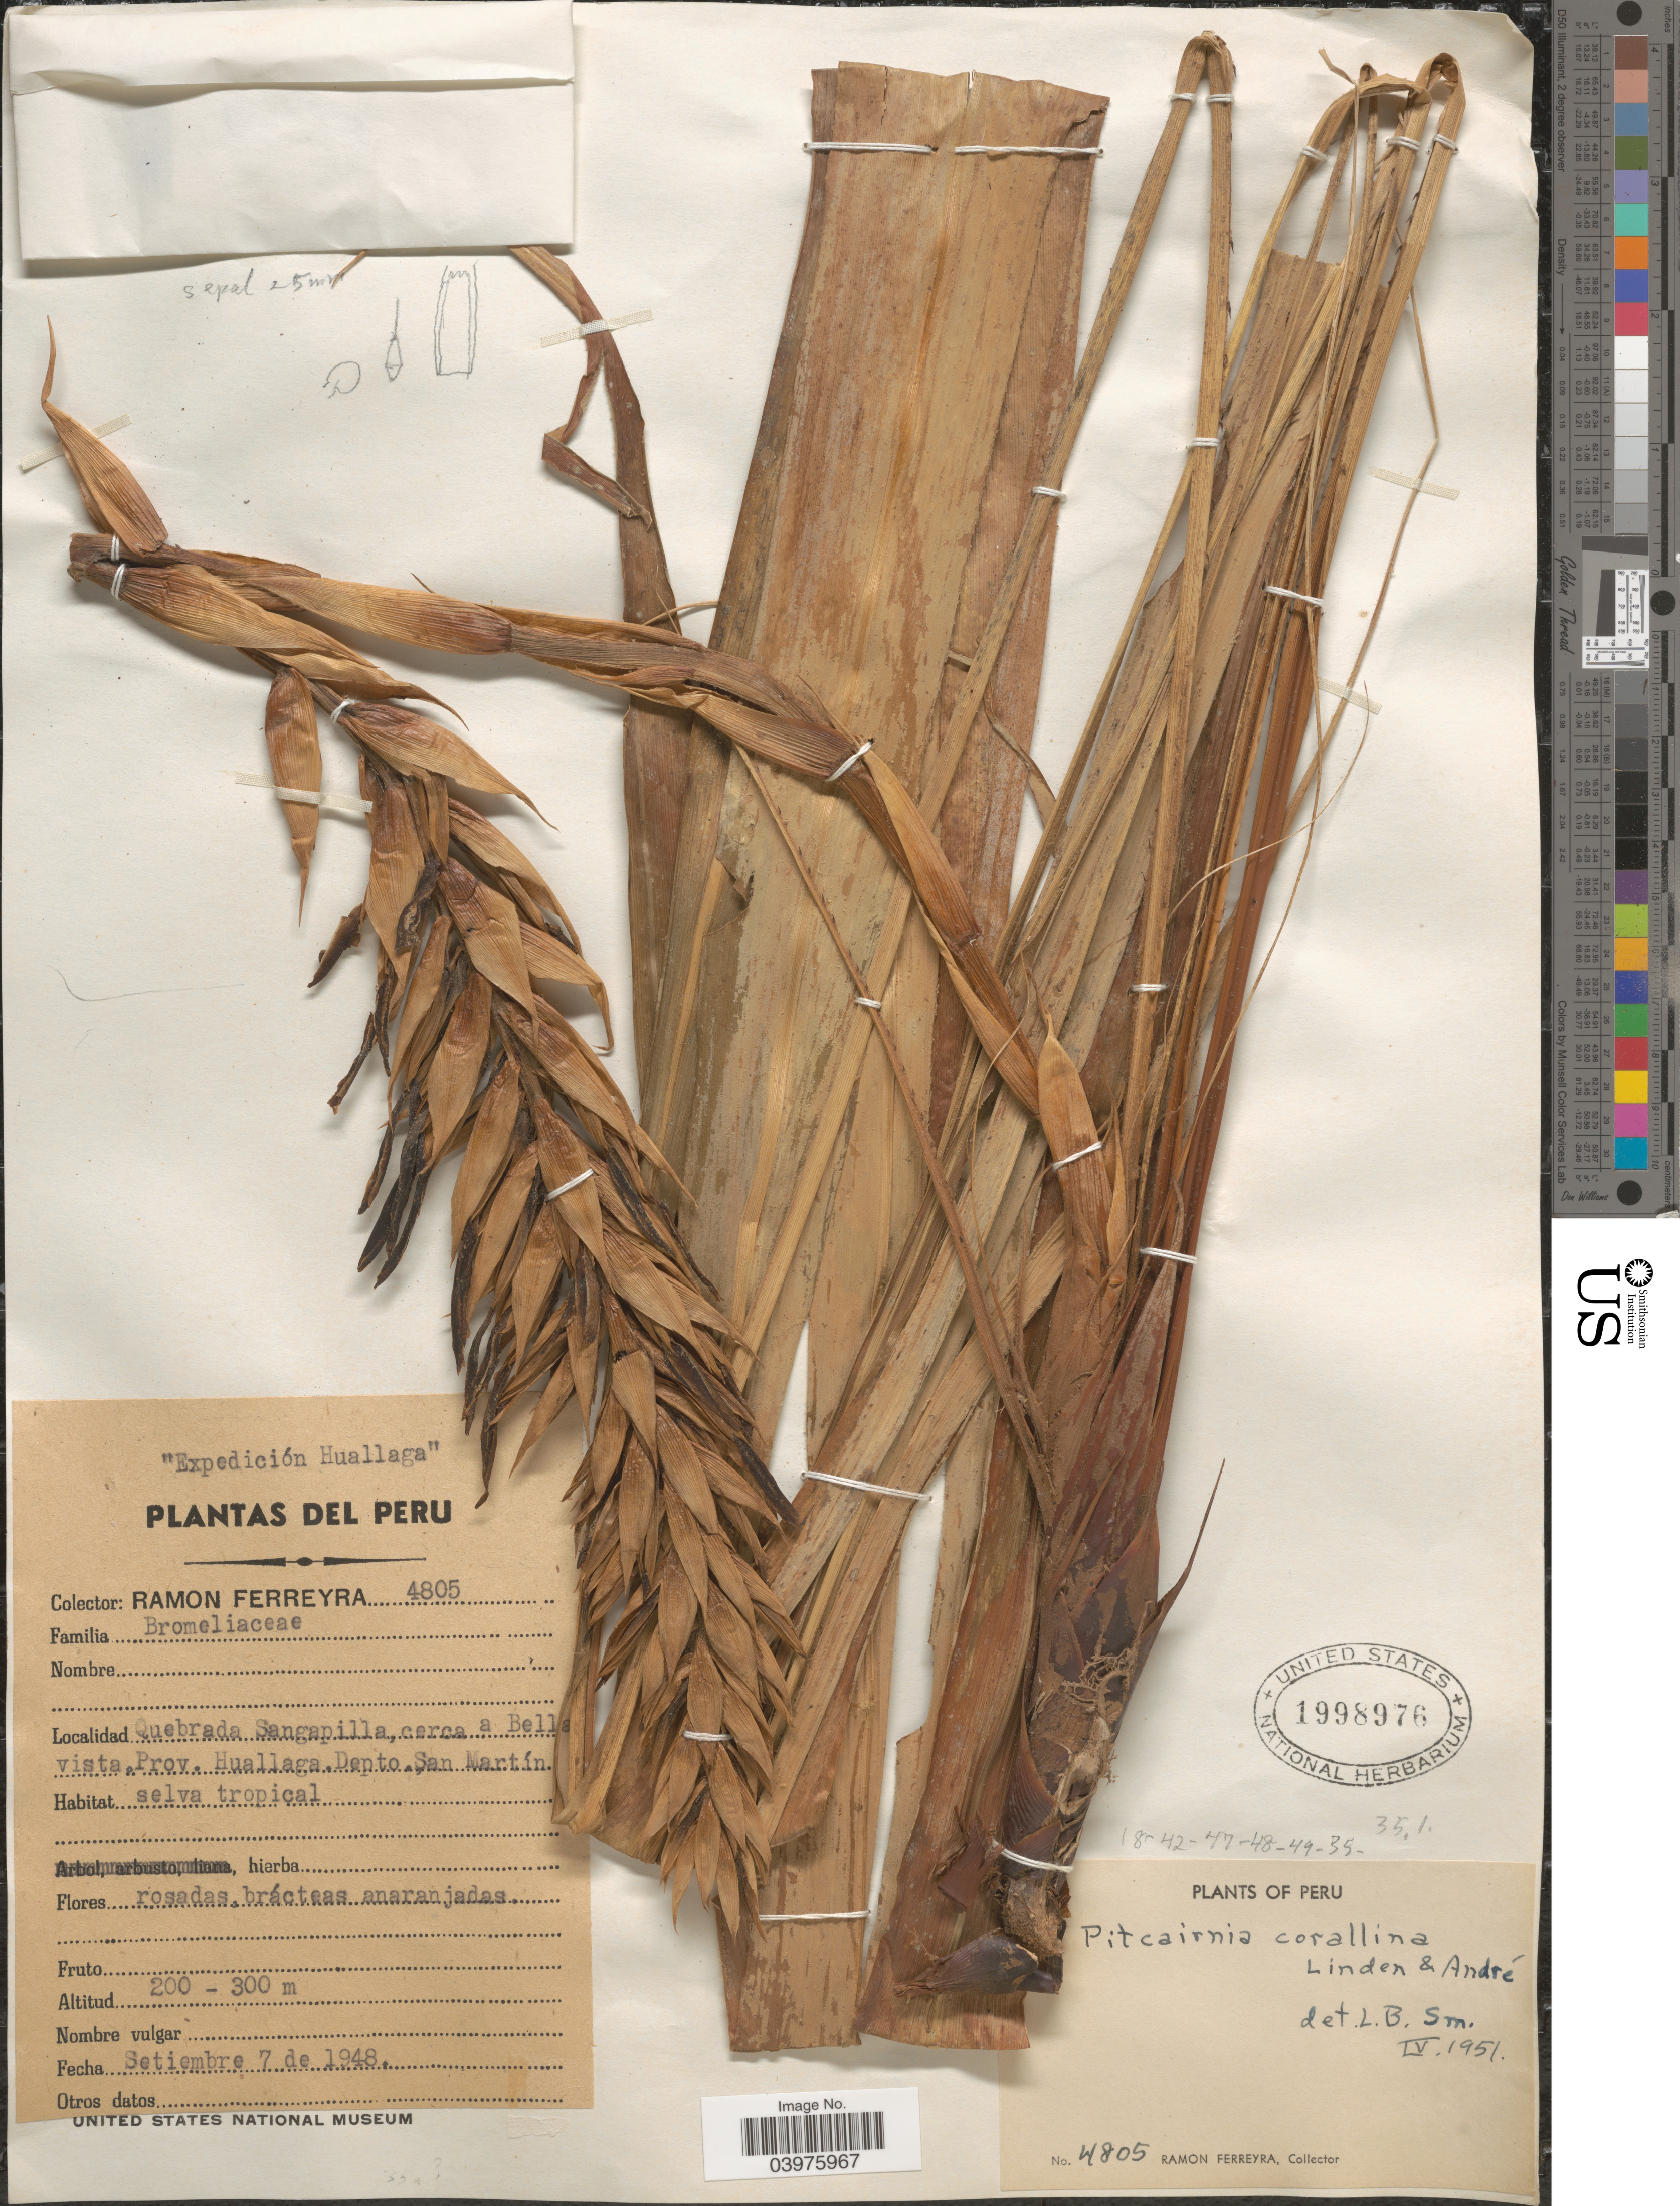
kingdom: Plantae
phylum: Tracheophyta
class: Liliopsida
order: Poales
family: Bromeliaceae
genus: Pitcairnia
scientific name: Pitcairnia corallina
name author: Linden & André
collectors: R. A. Ferreyra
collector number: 4805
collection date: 1948-09-07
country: Peru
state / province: San Martín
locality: Quebrada Sangapilla, cerca a Bellavista. Prov. Huallaga. Depto. San Martín.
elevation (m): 200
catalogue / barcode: US 1998976